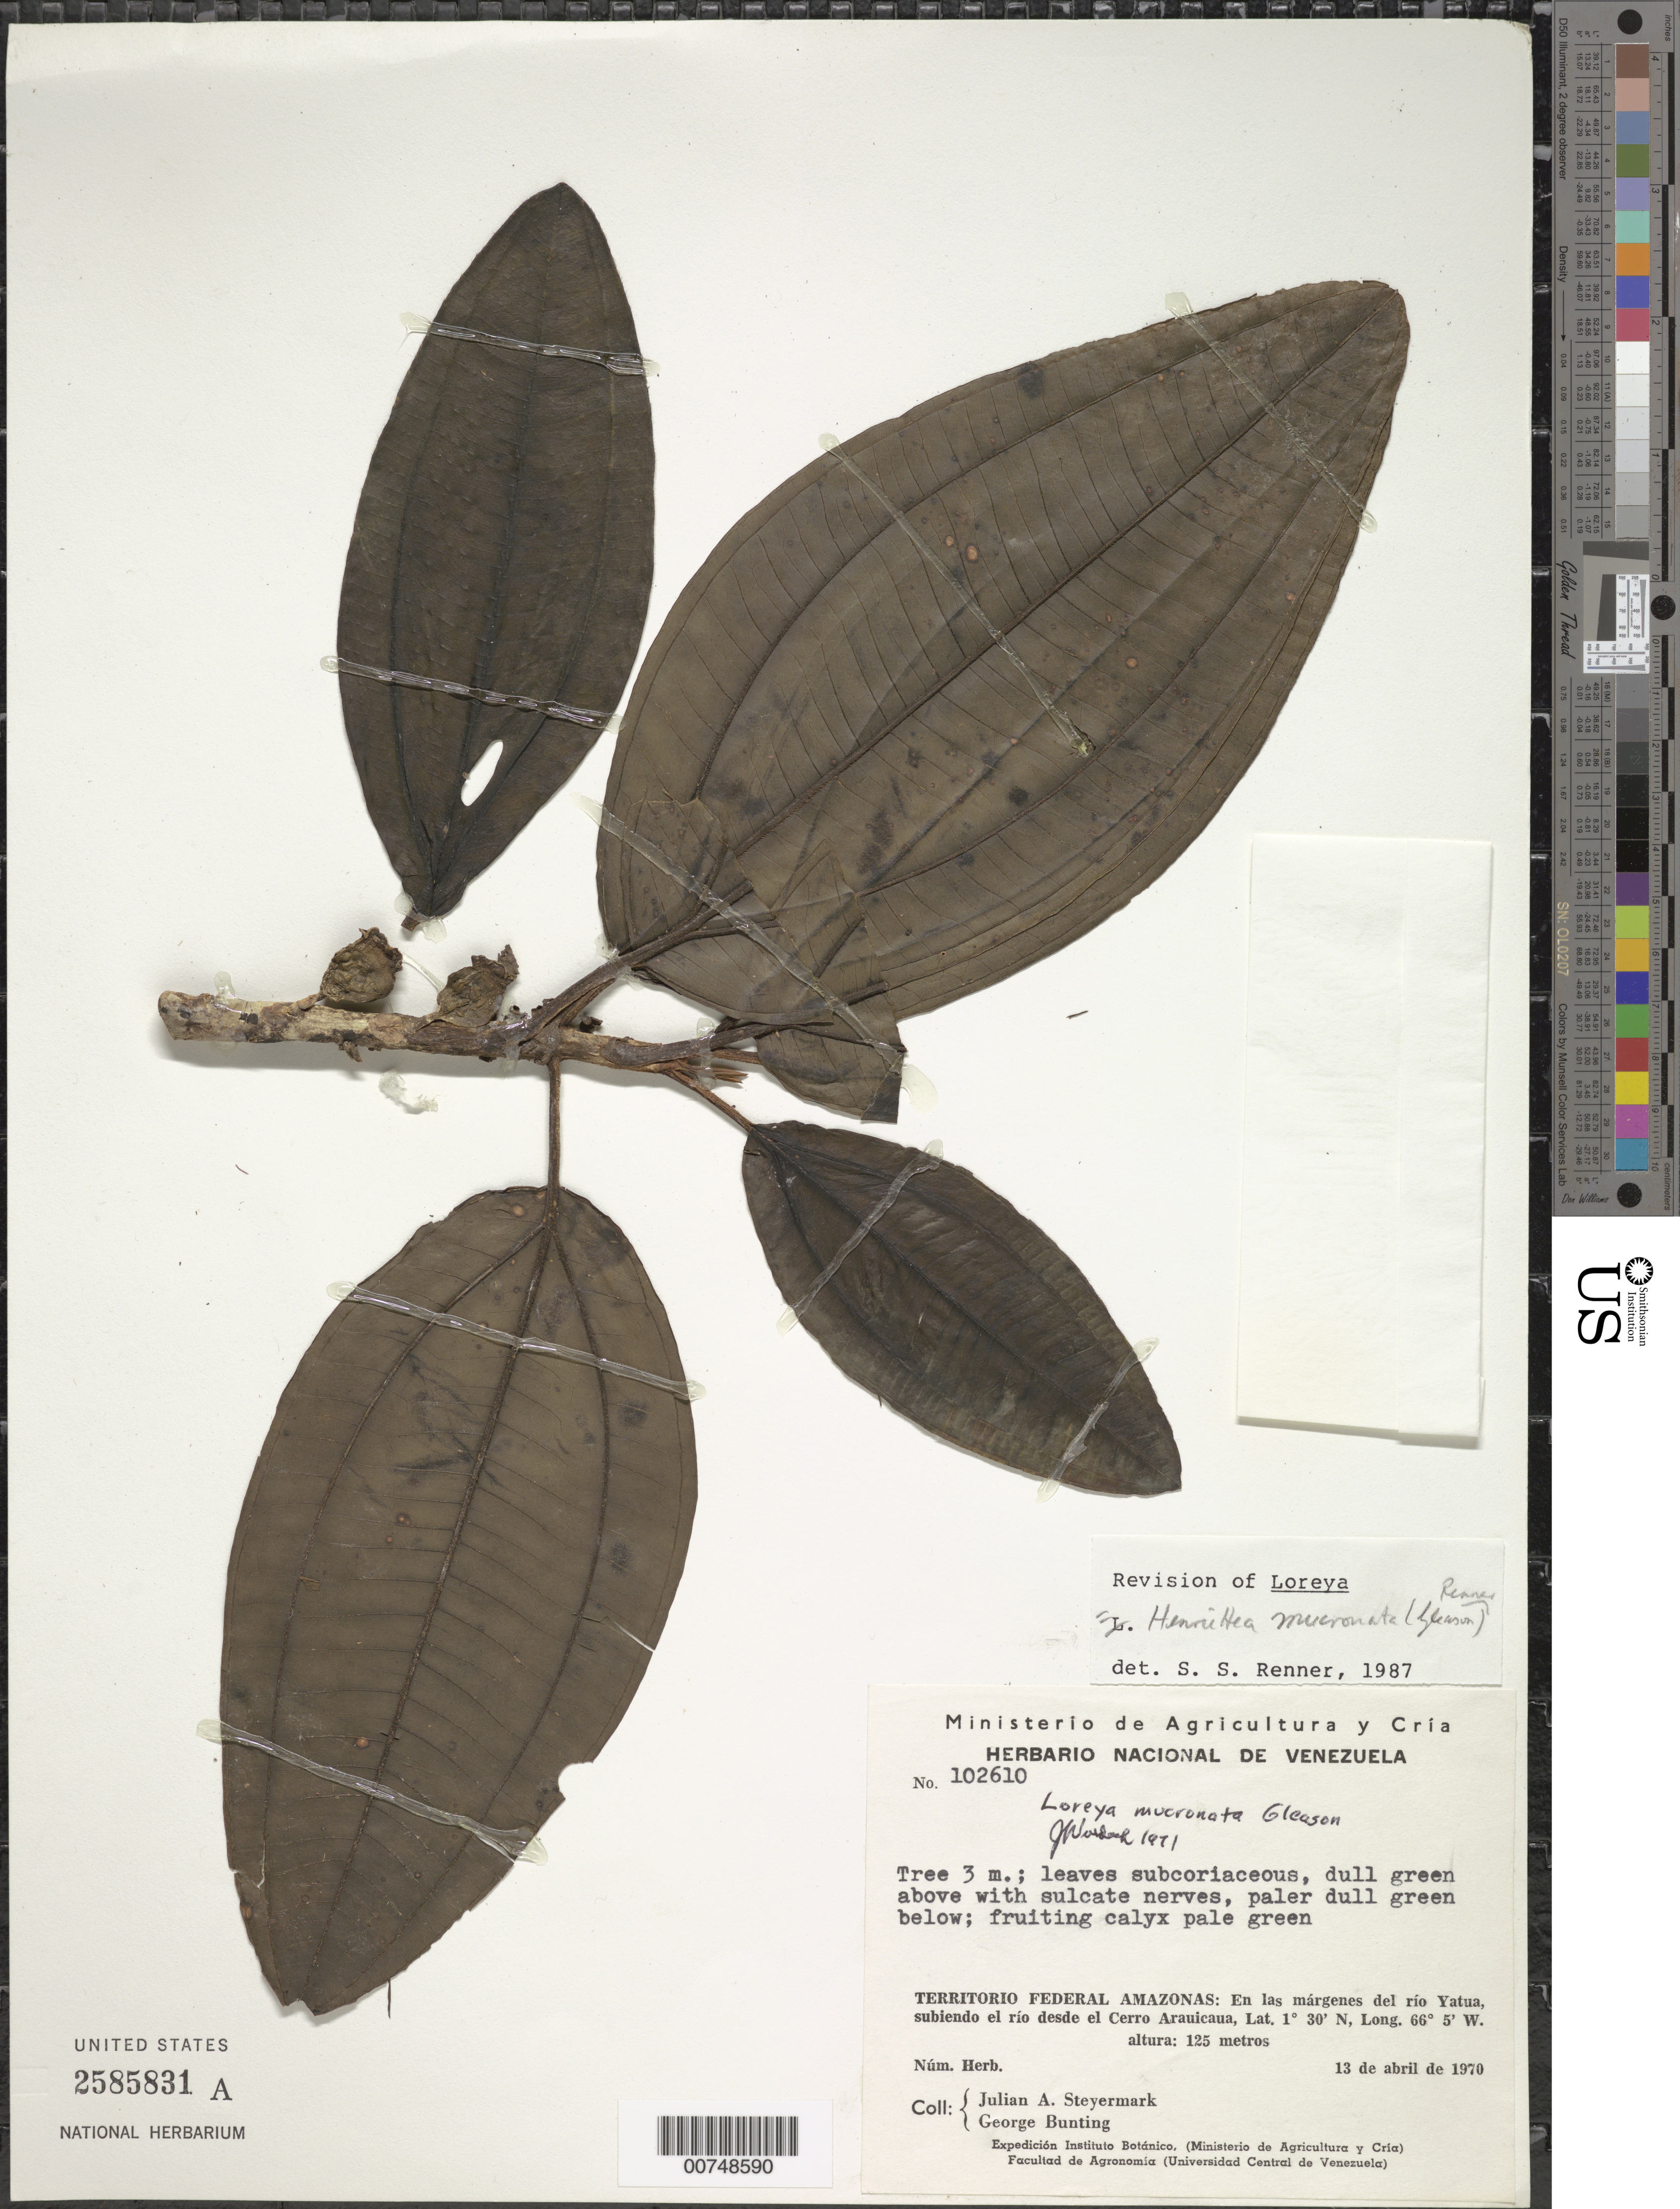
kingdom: Plantae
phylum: Tracheophyta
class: Magnoliopsida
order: Myrtales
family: Melastomataceae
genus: Henriettea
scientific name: Henriettea mucronata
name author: (Gleason) S.S. Renner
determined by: Renner, S. S.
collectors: J. Steyermark & G. S. Bunting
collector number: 102610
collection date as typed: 13-Apr-70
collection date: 1970-04-13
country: Venezuela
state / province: Amazonas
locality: Rió Yatua, subiendo el río desde el Cerro Arauicaua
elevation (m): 125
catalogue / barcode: US 2585831A